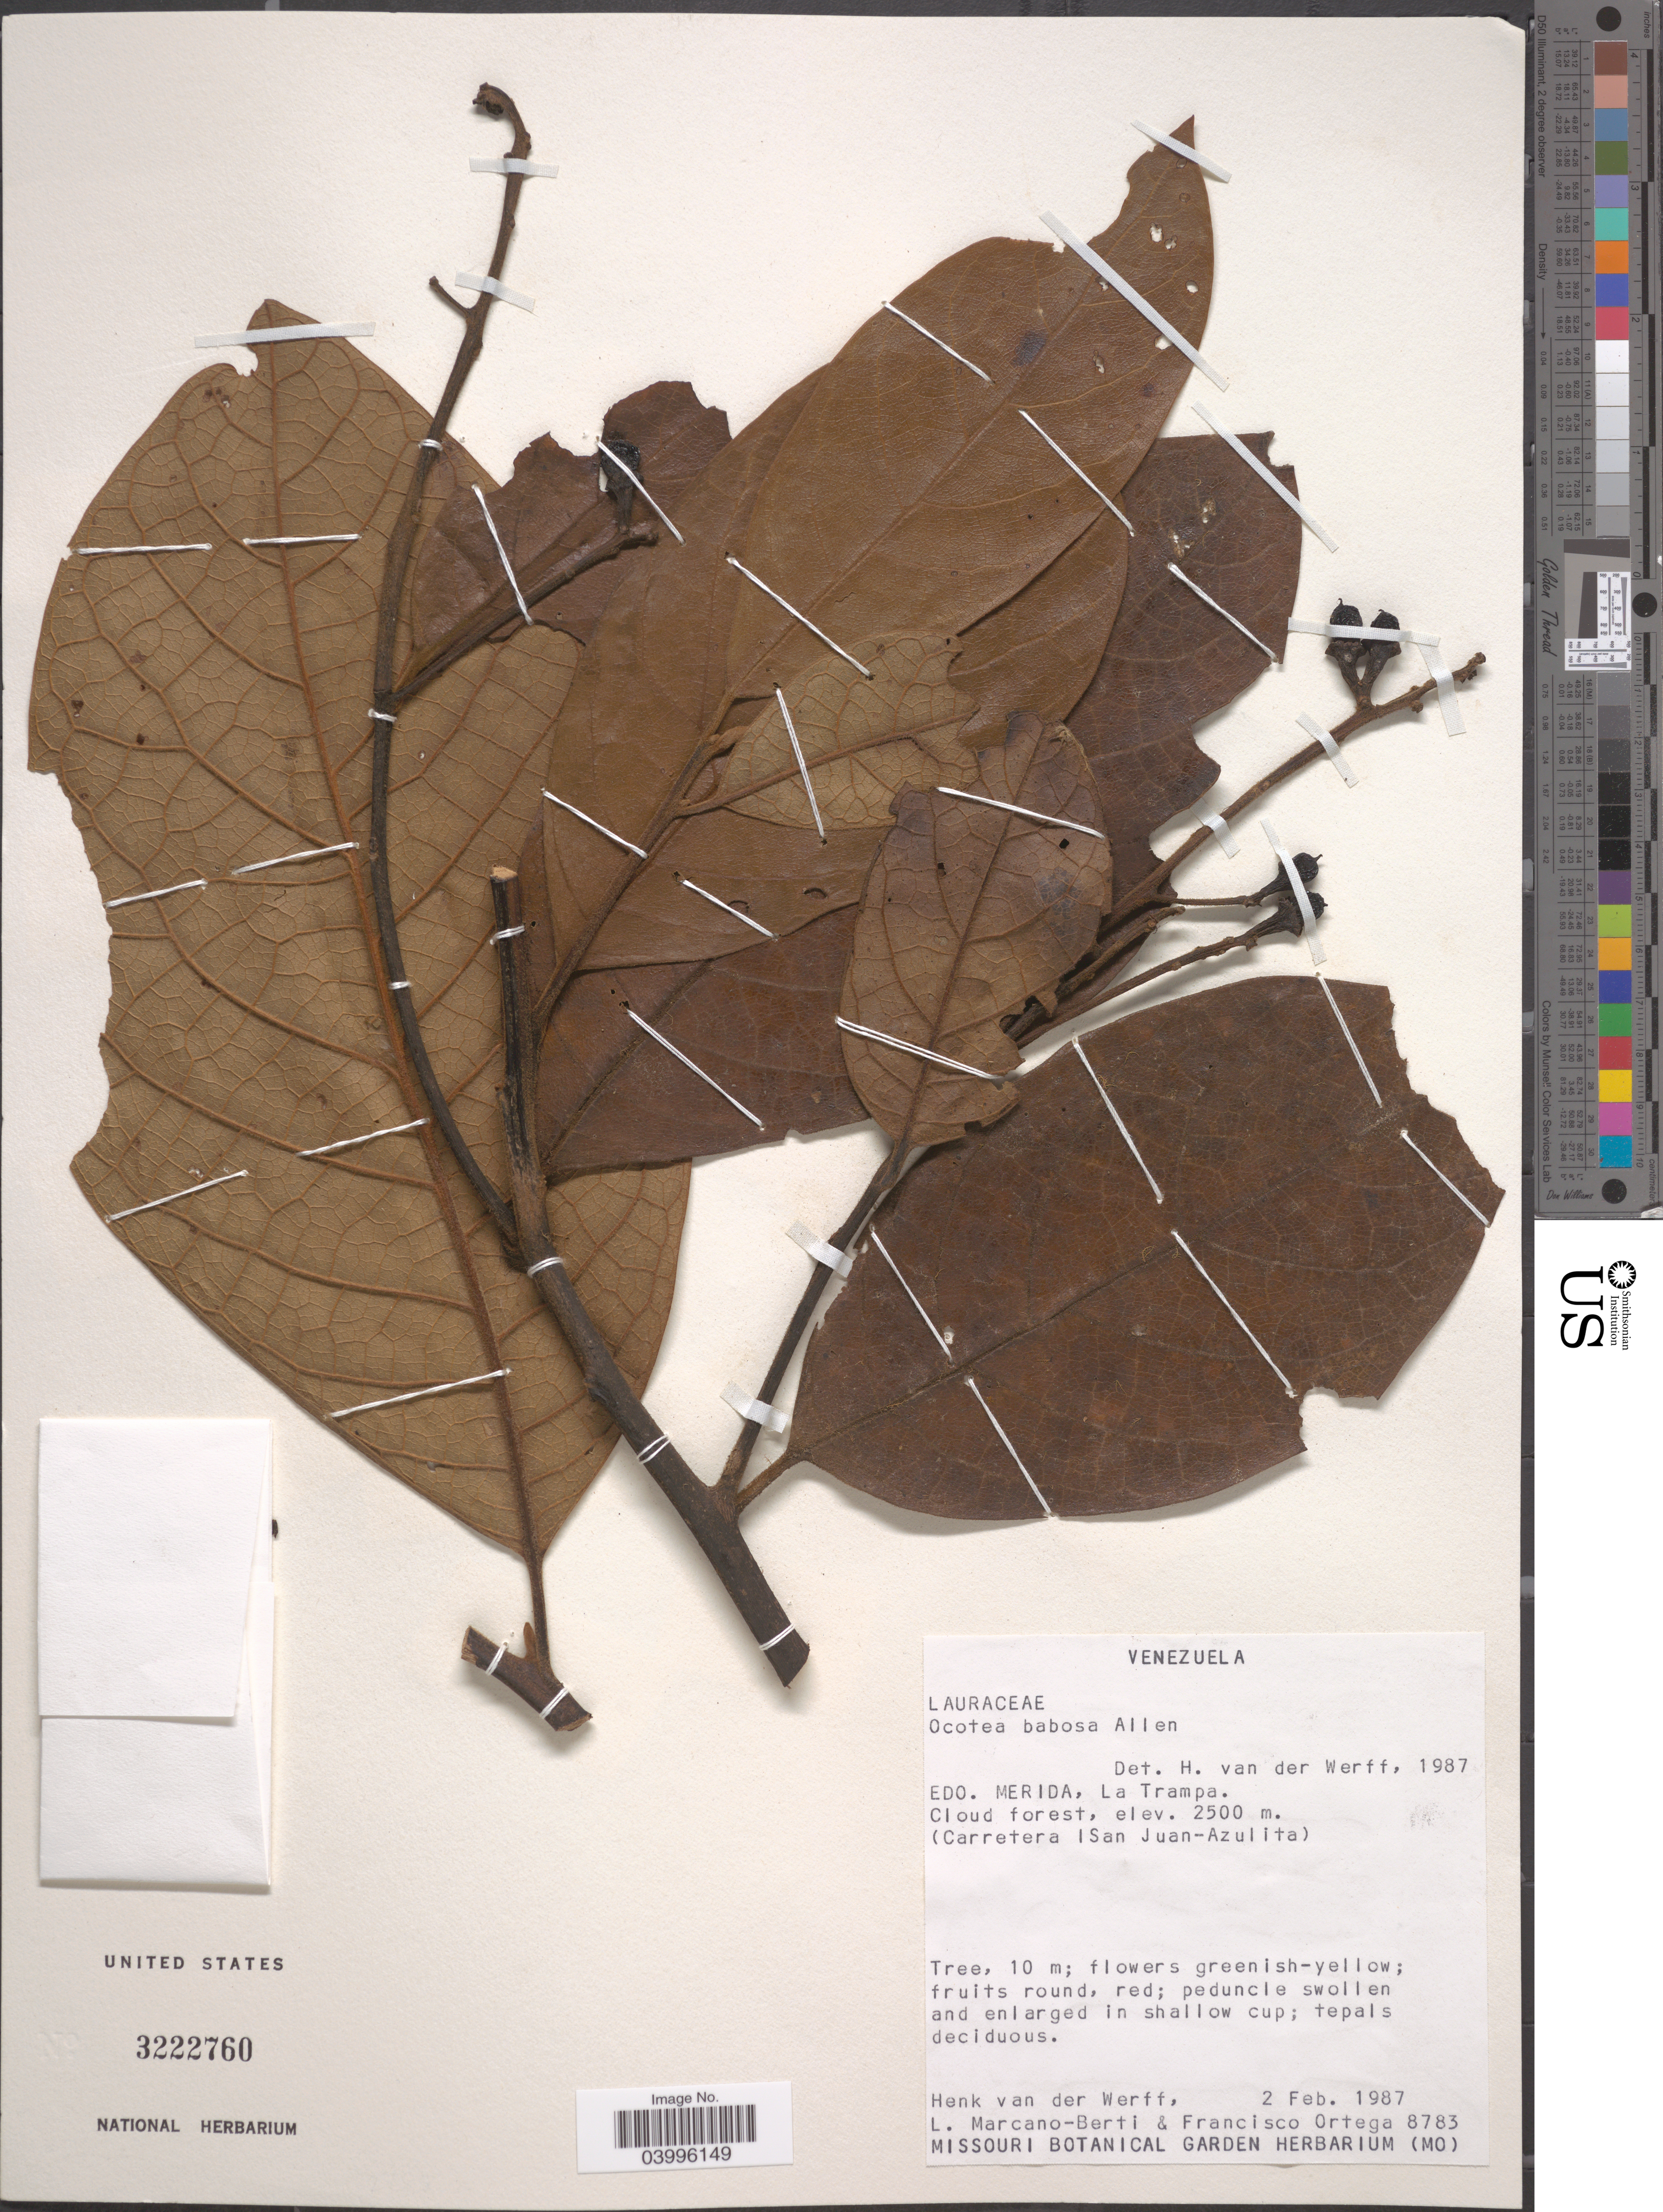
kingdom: Plantae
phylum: Tracheophyta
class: Magnoliopsida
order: Laurales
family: Lauraceae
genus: Ocotea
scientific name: Ocotea babosa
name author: C.K. Allen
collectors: H. van der Werff, L. Marcano-Berti & F. J. Ortega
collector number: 8783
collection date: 1987-02-02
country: Venezuela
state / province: Merida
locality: La Trampa. (Carretera lSan Juan-Azulita).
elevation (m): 2500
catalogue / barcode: US 3222760